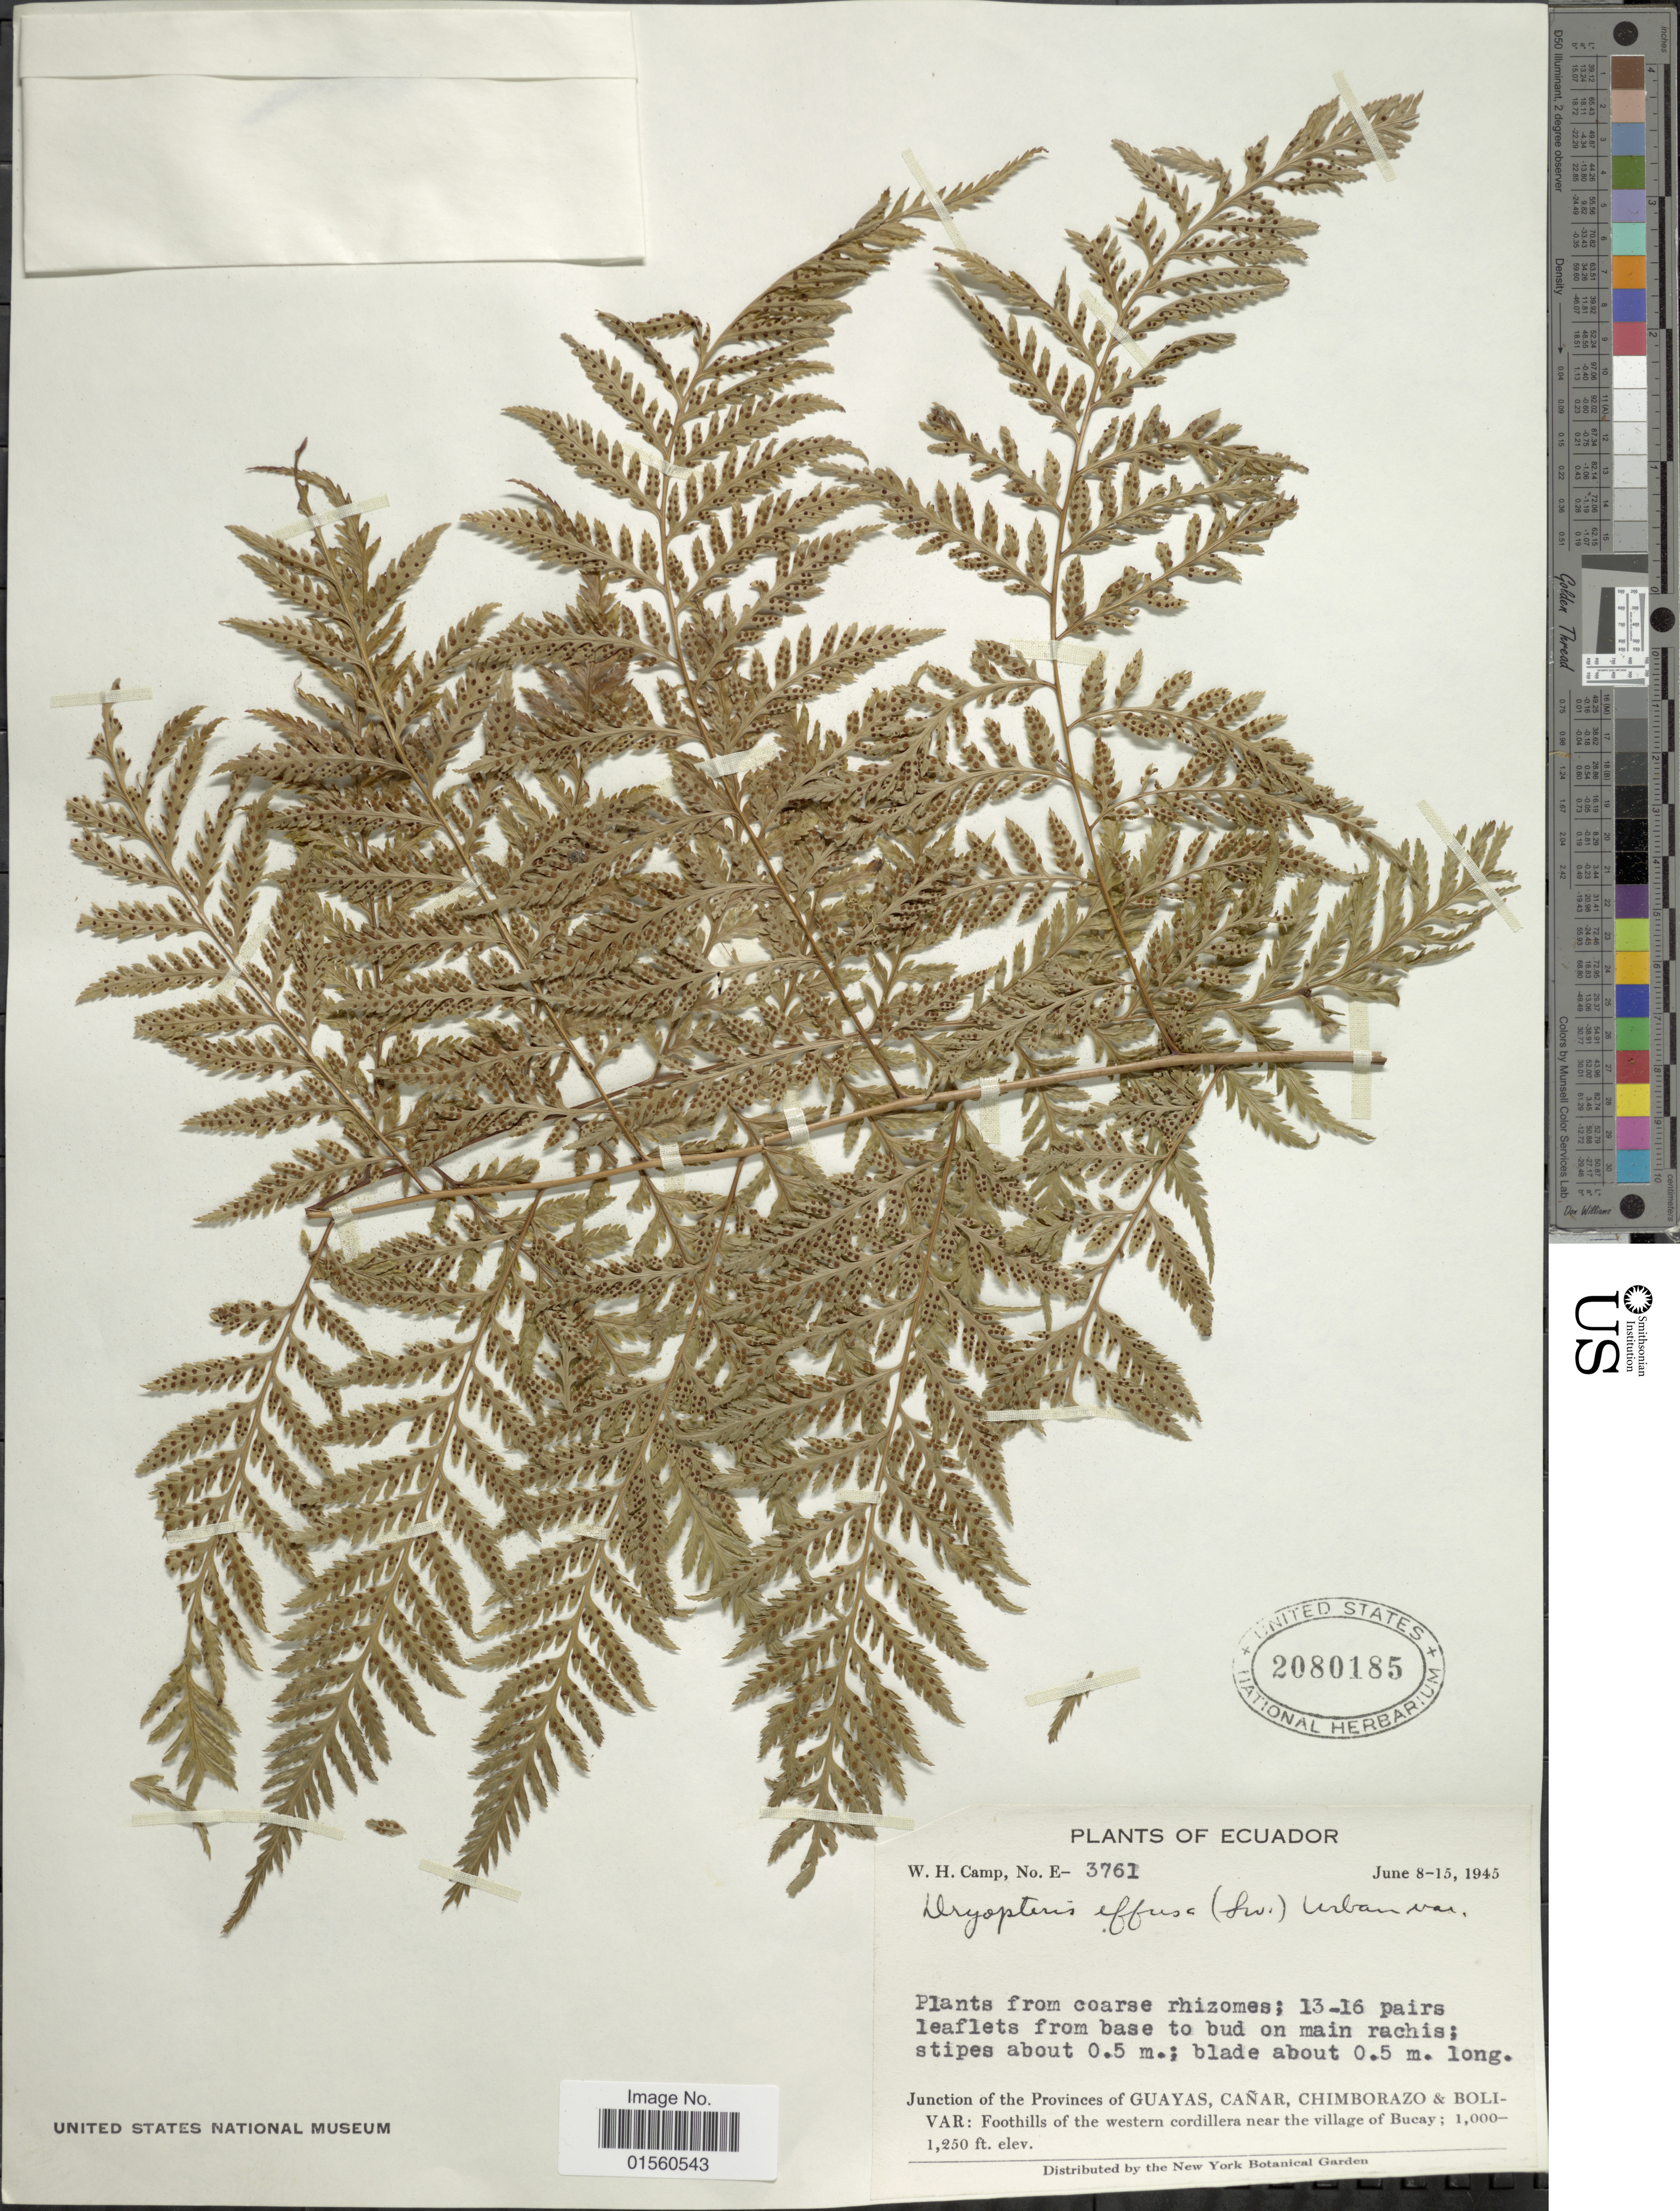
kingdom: Plantae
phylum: Tracheophyta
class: Polypodiopsida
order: Polypodiales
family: Dryopteridaceae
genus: Parapolystichum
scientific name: Parapolystichum effusum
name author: (Sw.) Ching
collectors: W. H. Camp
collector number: E-3761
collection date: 1945-06-08/1945-06-15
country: Ecuador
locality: Junction of the Provinces of Guayas, Canar, Chimborazo & Bolivar: foothills of the western cordillera near the village of Bucay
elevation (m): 305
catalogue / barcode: US 2080185